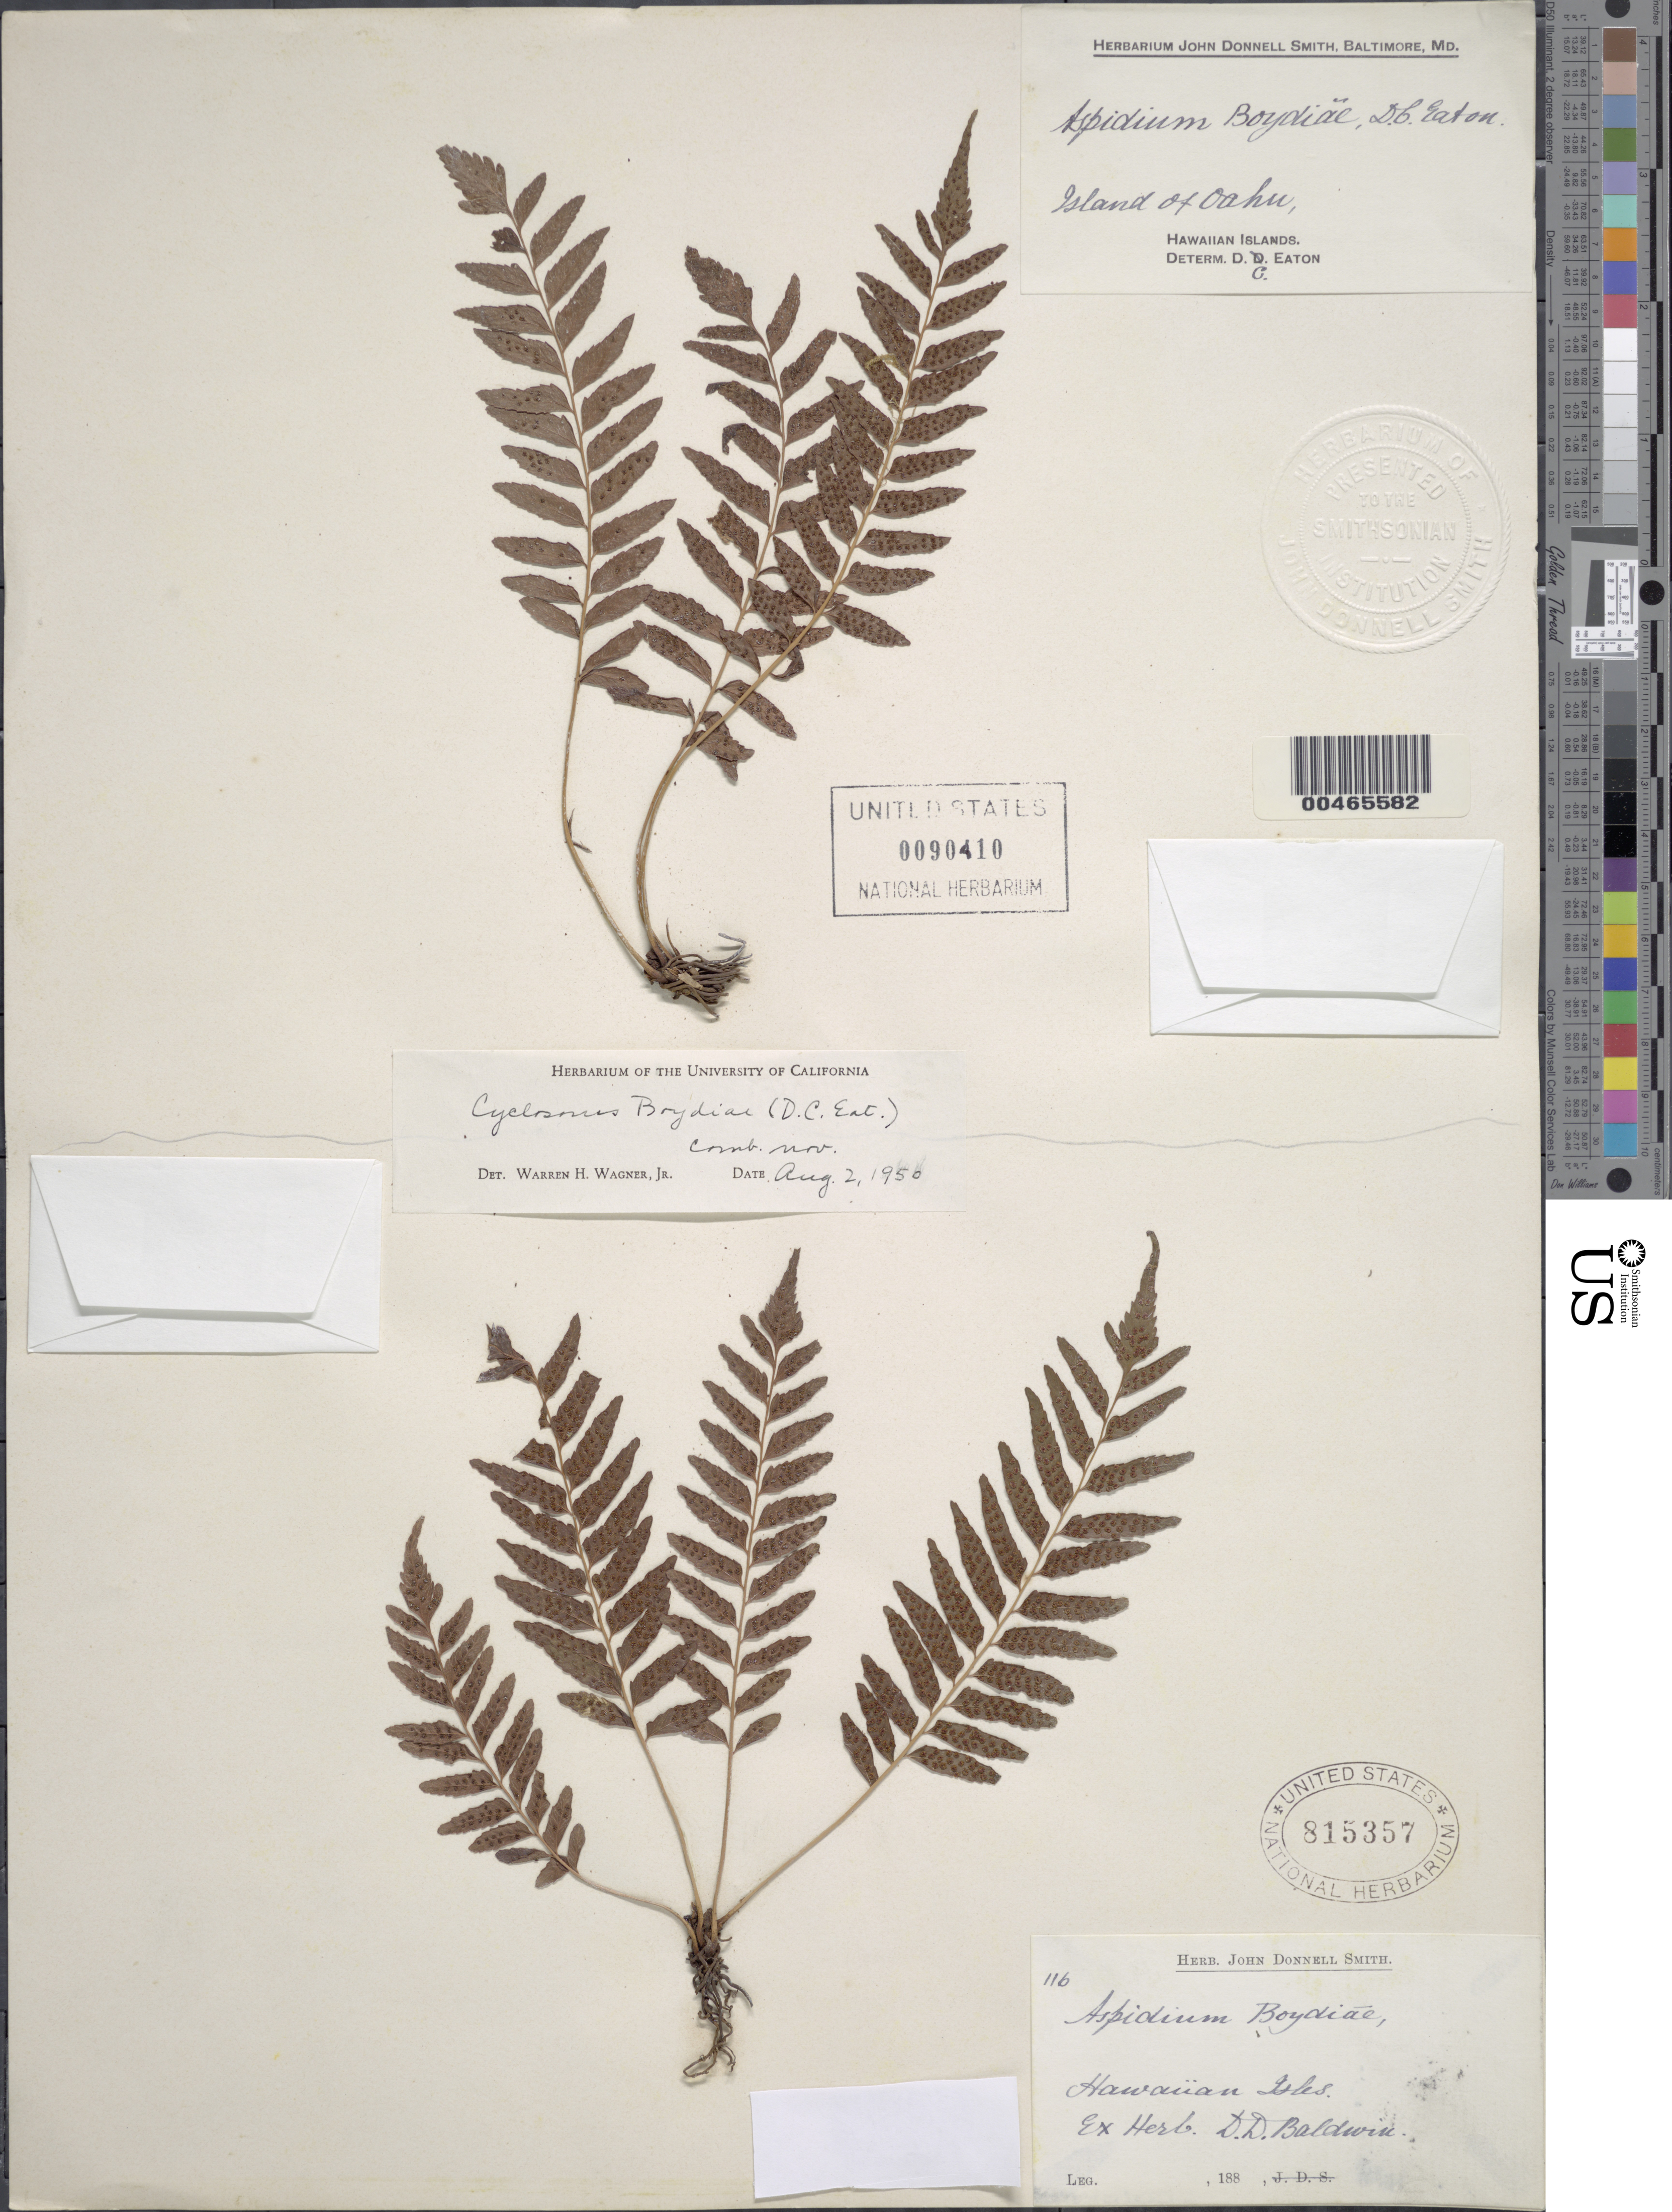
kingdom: Plantae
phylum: Tracheophyta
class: Polypodiopsida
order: Polypodiales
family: Thelypteridaceae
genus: Christella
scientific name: Christella boydiae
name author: (D.C. Eaton) Holttum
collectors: J. Donnell Smith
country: United States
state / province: Hawaii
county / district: Kauai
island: Kaua'i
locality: Hawaiian islands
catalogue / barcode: US 90410